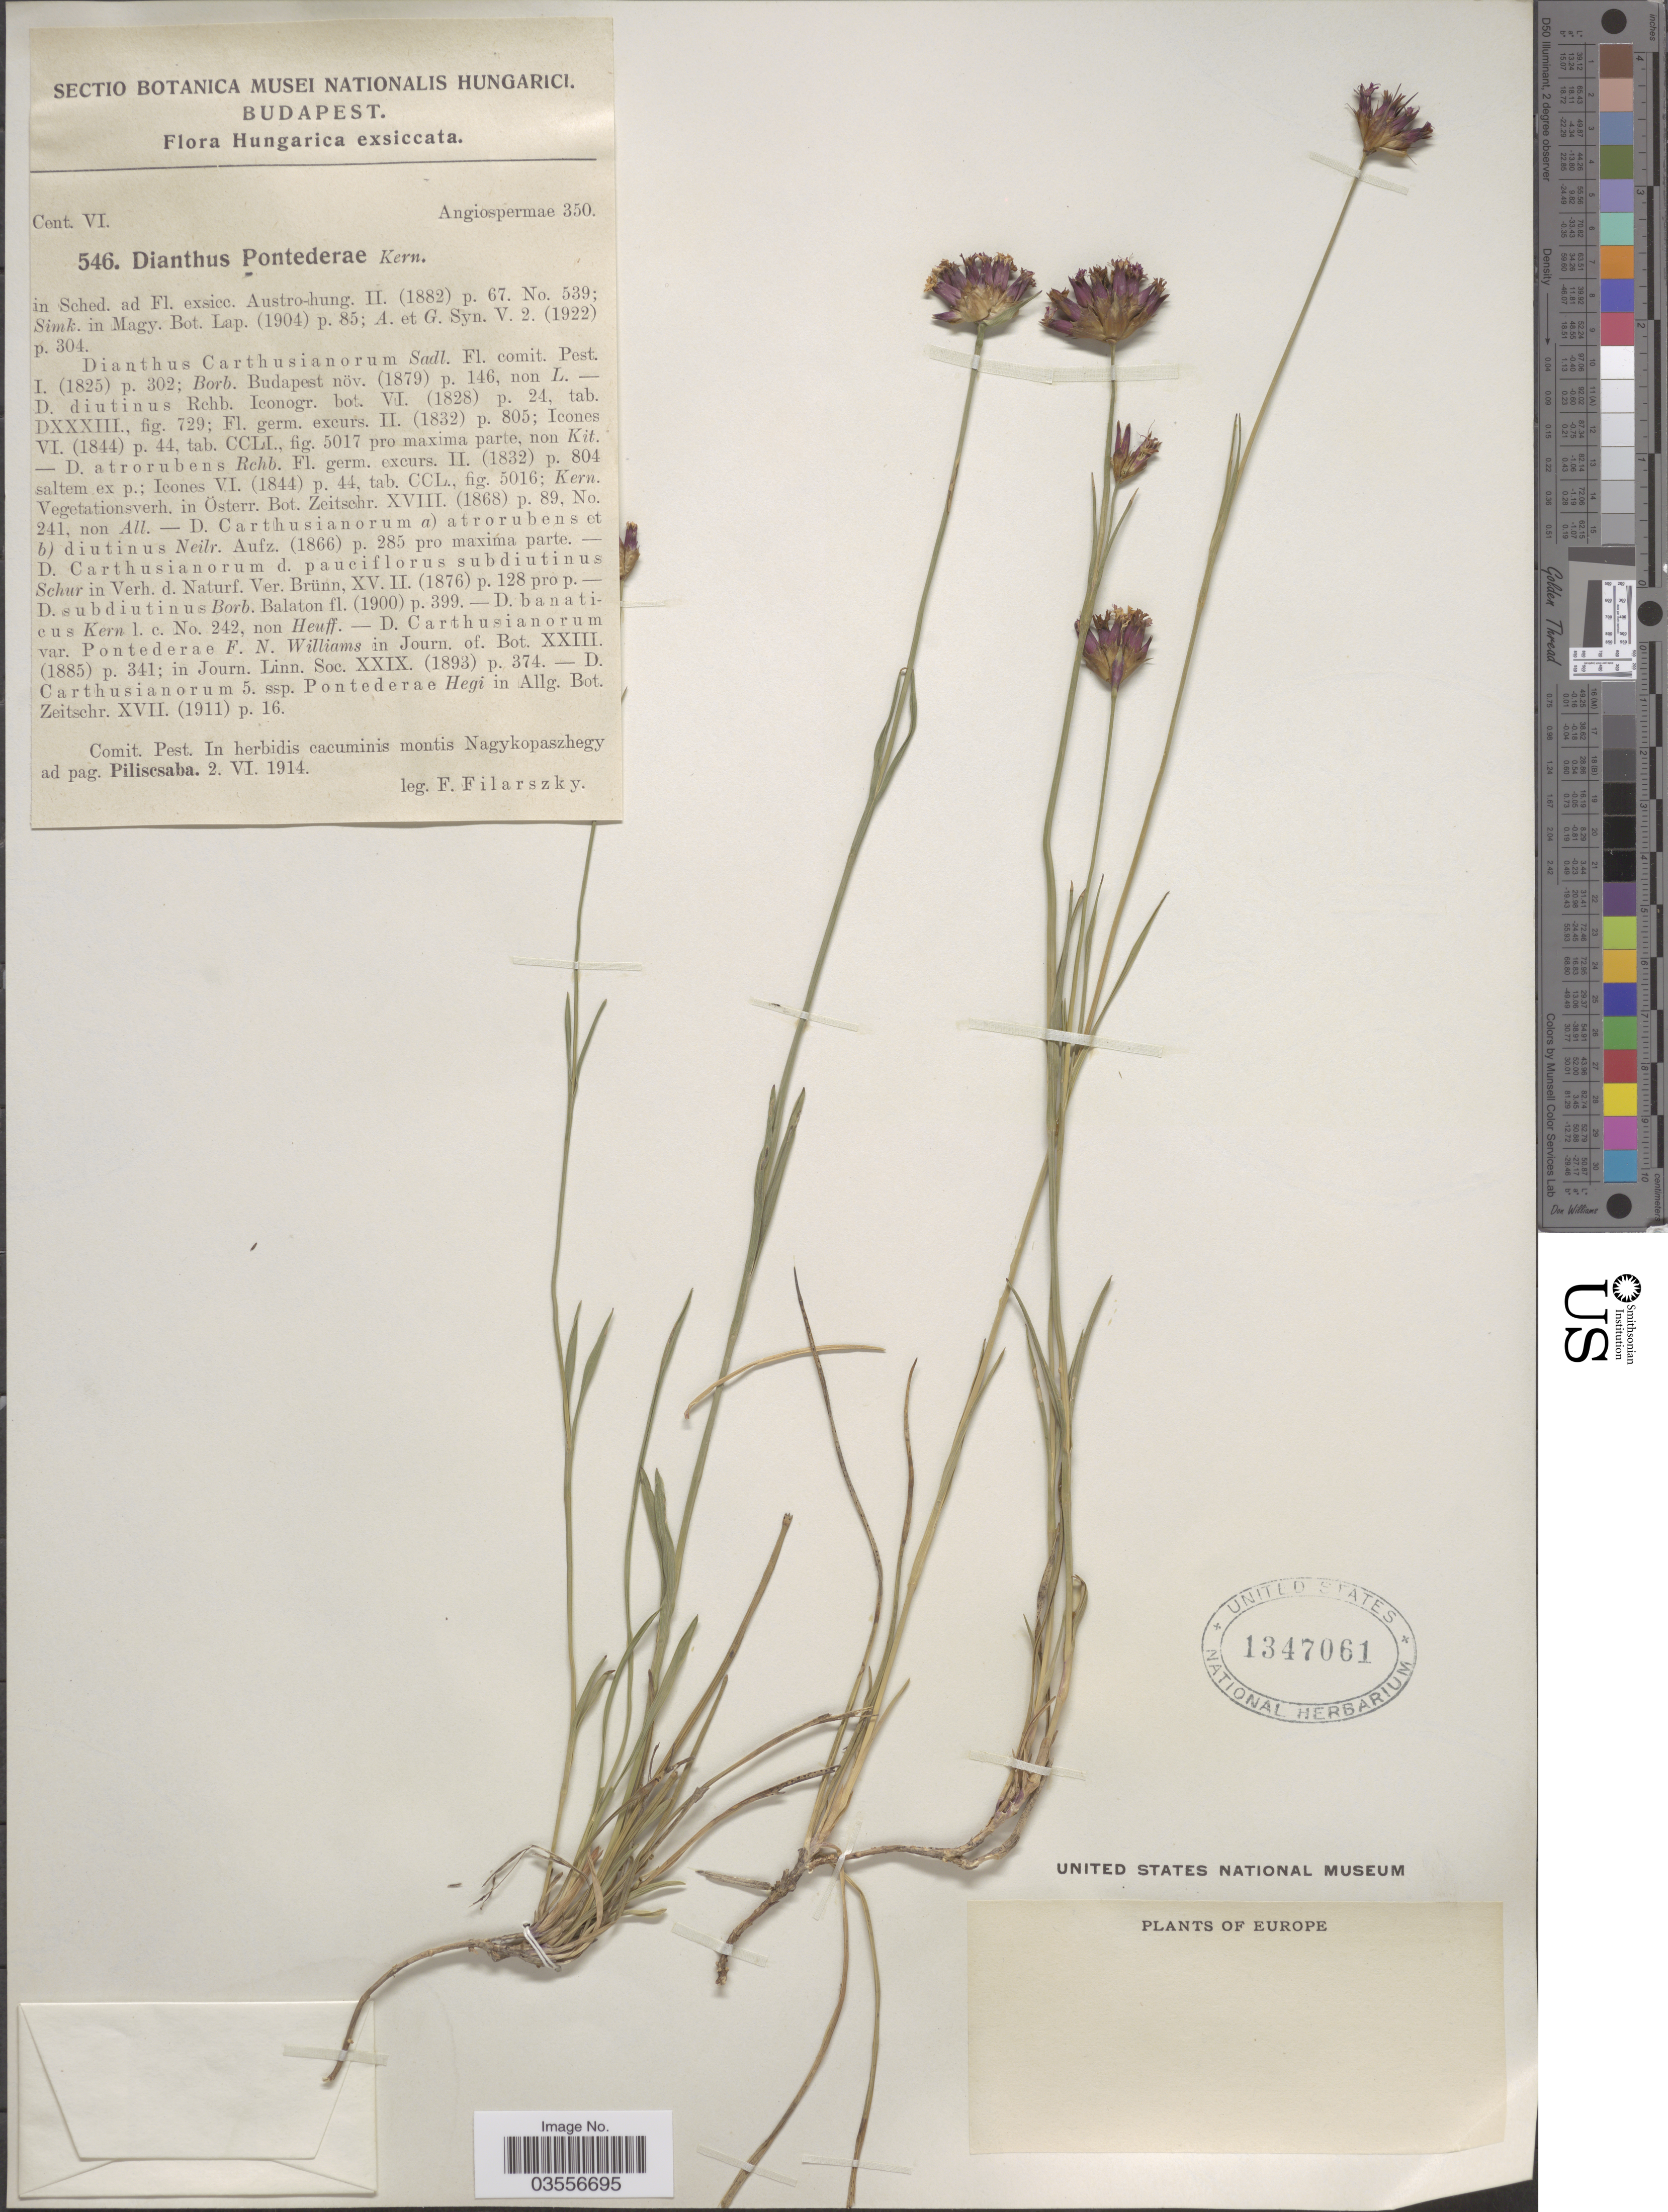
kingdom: Plantae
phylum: Tracheophyta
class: Magnoliopsida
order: Caryophyllales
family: Caryophyllaceae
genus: Dianthus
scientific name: Dianthus pontederae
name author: A. Kern.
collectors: F. Filarszky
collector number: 546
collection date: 1914-06-02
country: Hungary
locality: Hungarica. Comit. Pest. In herbidis cacuminis montis Nagykopaszhegy ad pag. Piliscsaba.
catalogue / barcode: US 1347061